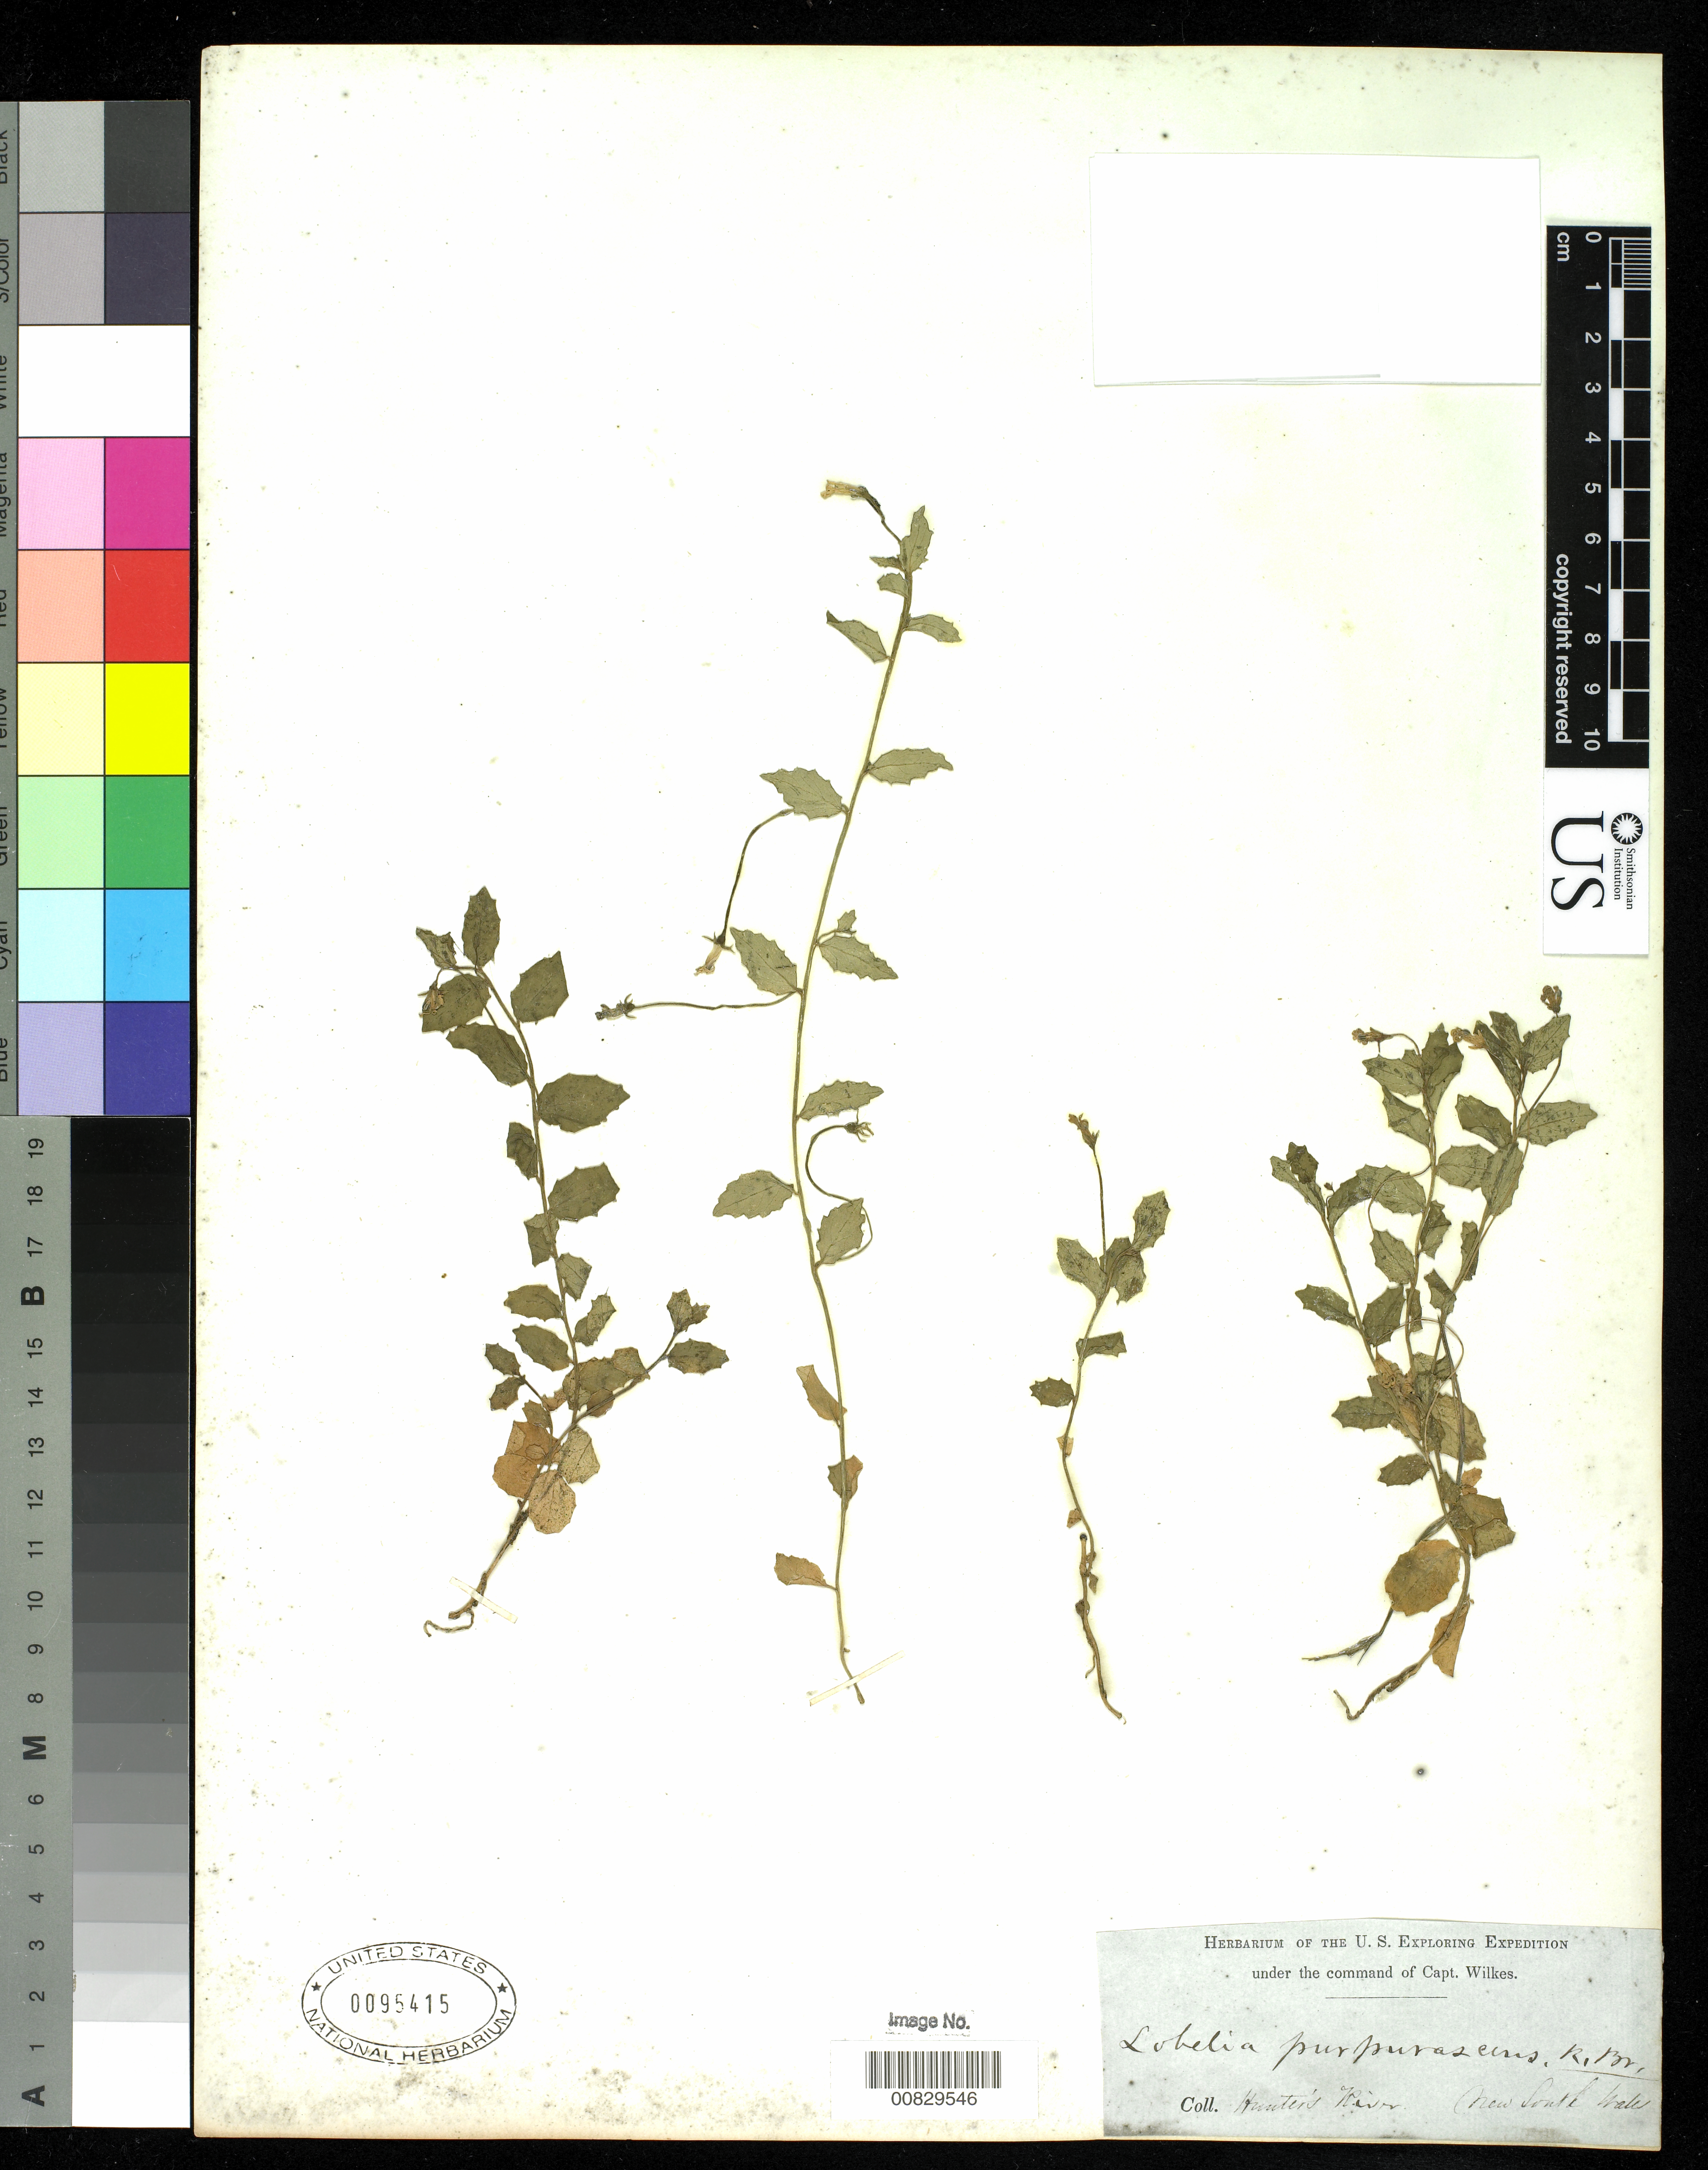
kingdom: Plantae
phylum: Tracheophyta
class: Magnoliopsida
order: Asterales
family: Campanulaceae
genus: Lobelia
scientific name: Lobelia purpurascens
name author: R. Br.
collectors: Wilkes Explor. Exped.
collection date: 1838/1842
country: Australia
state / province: New South Wales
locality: Hunter's River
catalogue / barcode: US 95415